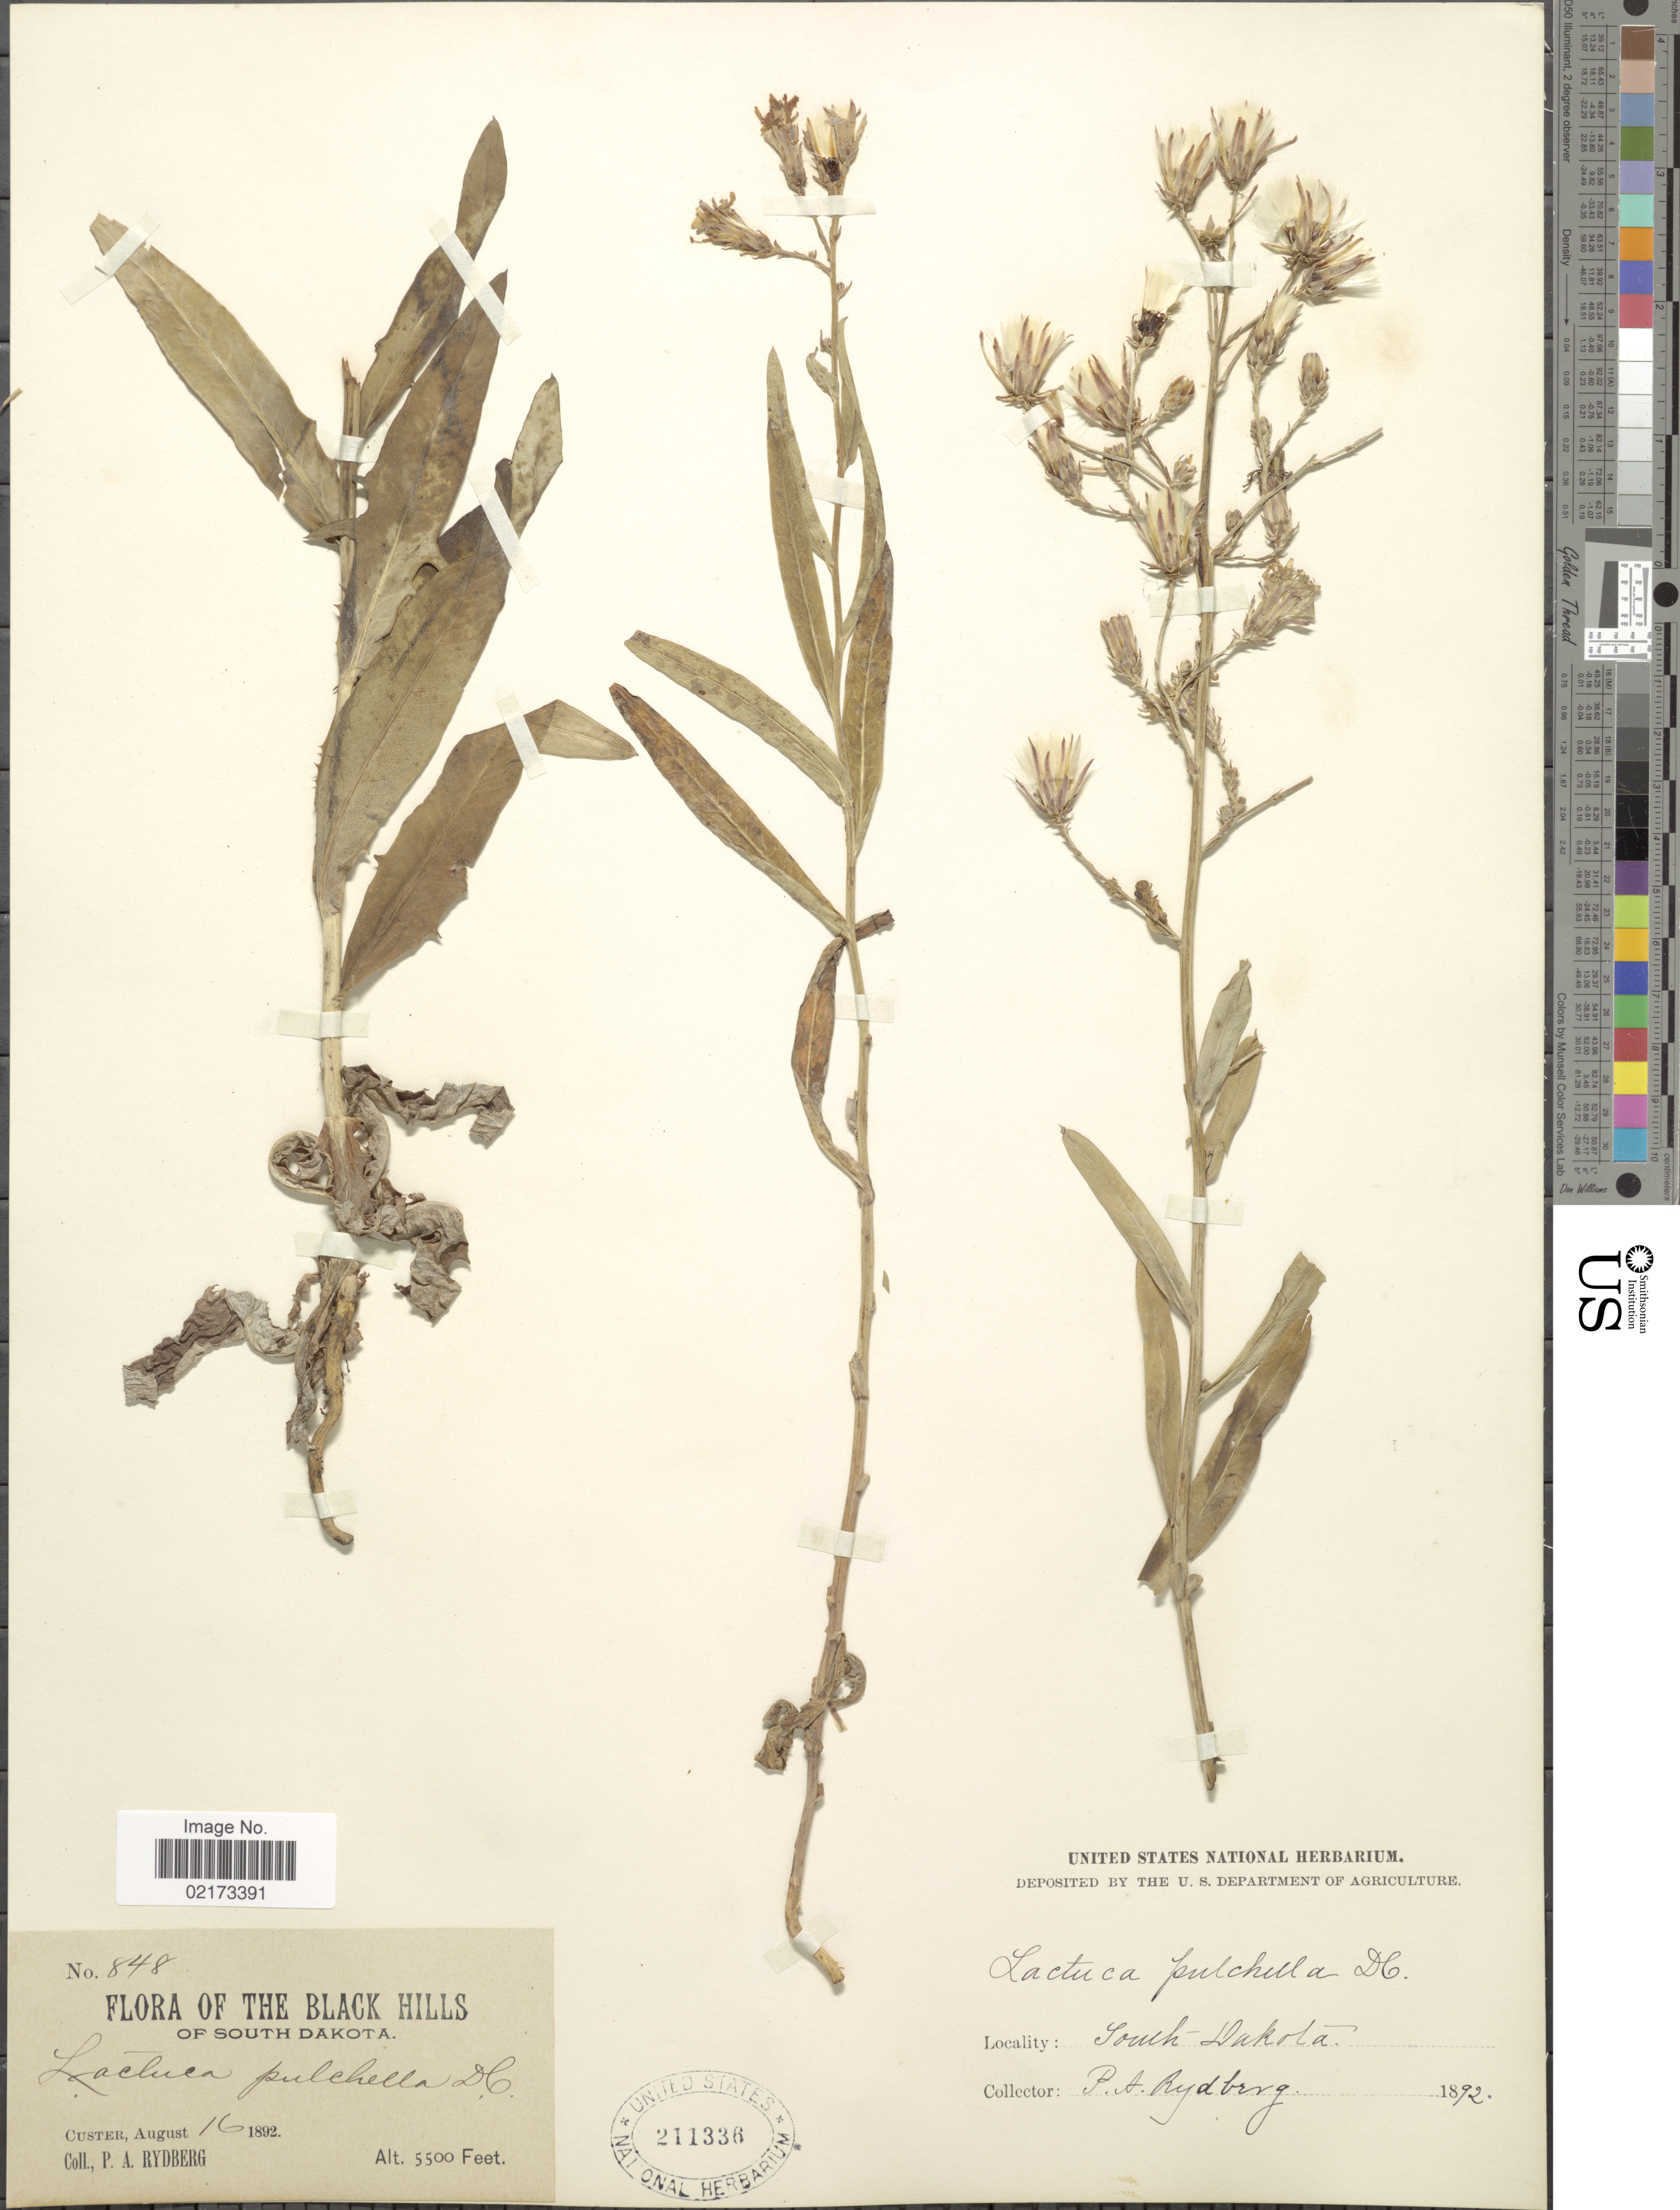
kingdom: Plantae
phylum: Tracheophyta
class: Magnoliopsida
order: Asterales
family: Asteraceae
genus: Lactuca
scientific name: Lactuca tatarica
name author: (L.) C.A. Mey.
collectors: P. A. Rydberg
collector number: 848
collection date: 1892-08-16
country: United States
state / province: South Dakota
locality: The Black Hills of South Dakota, Custer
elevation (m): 1676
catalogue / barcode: US 211336